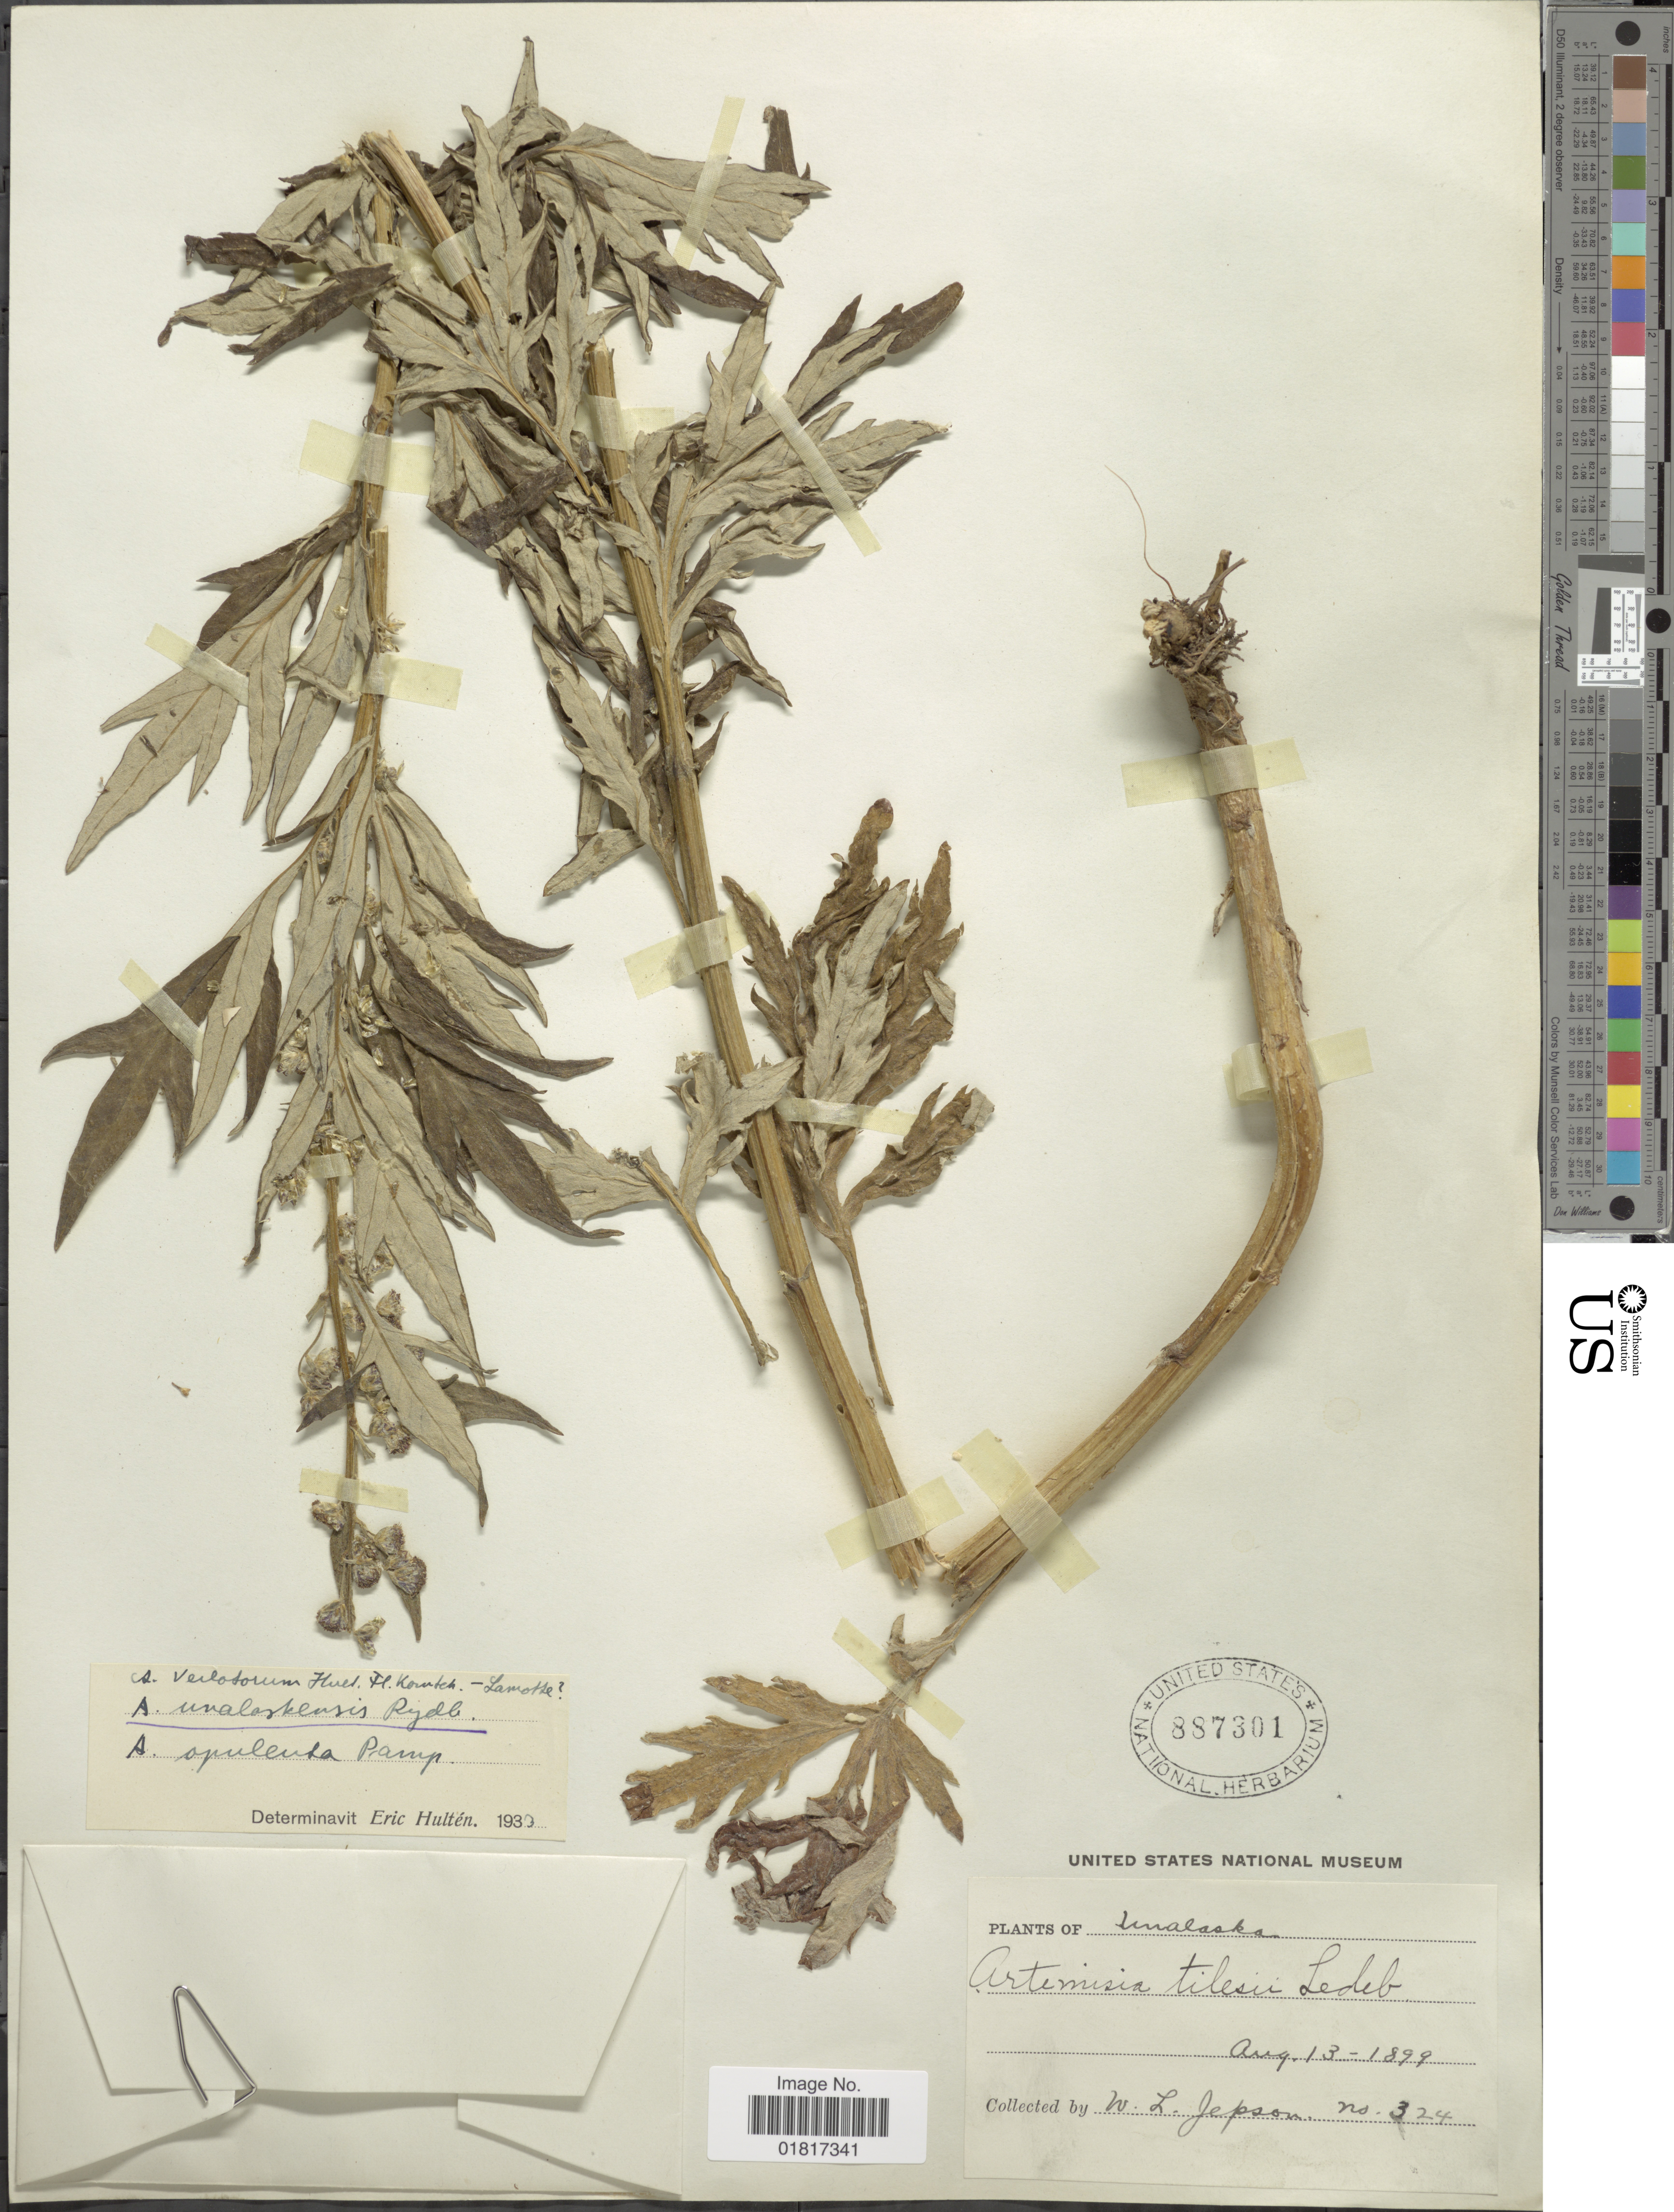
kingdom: Plantae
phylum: Tracheophyta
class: Magnoliopsida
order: Asterales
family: Asteraceae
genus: Artemisia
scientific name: Artemisia unalaskensis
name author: Rydb.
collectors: W. L. Jepson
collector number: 324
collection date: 1899-08-13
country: United States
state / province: Alaska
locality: Unalaska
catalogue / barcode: US 887301